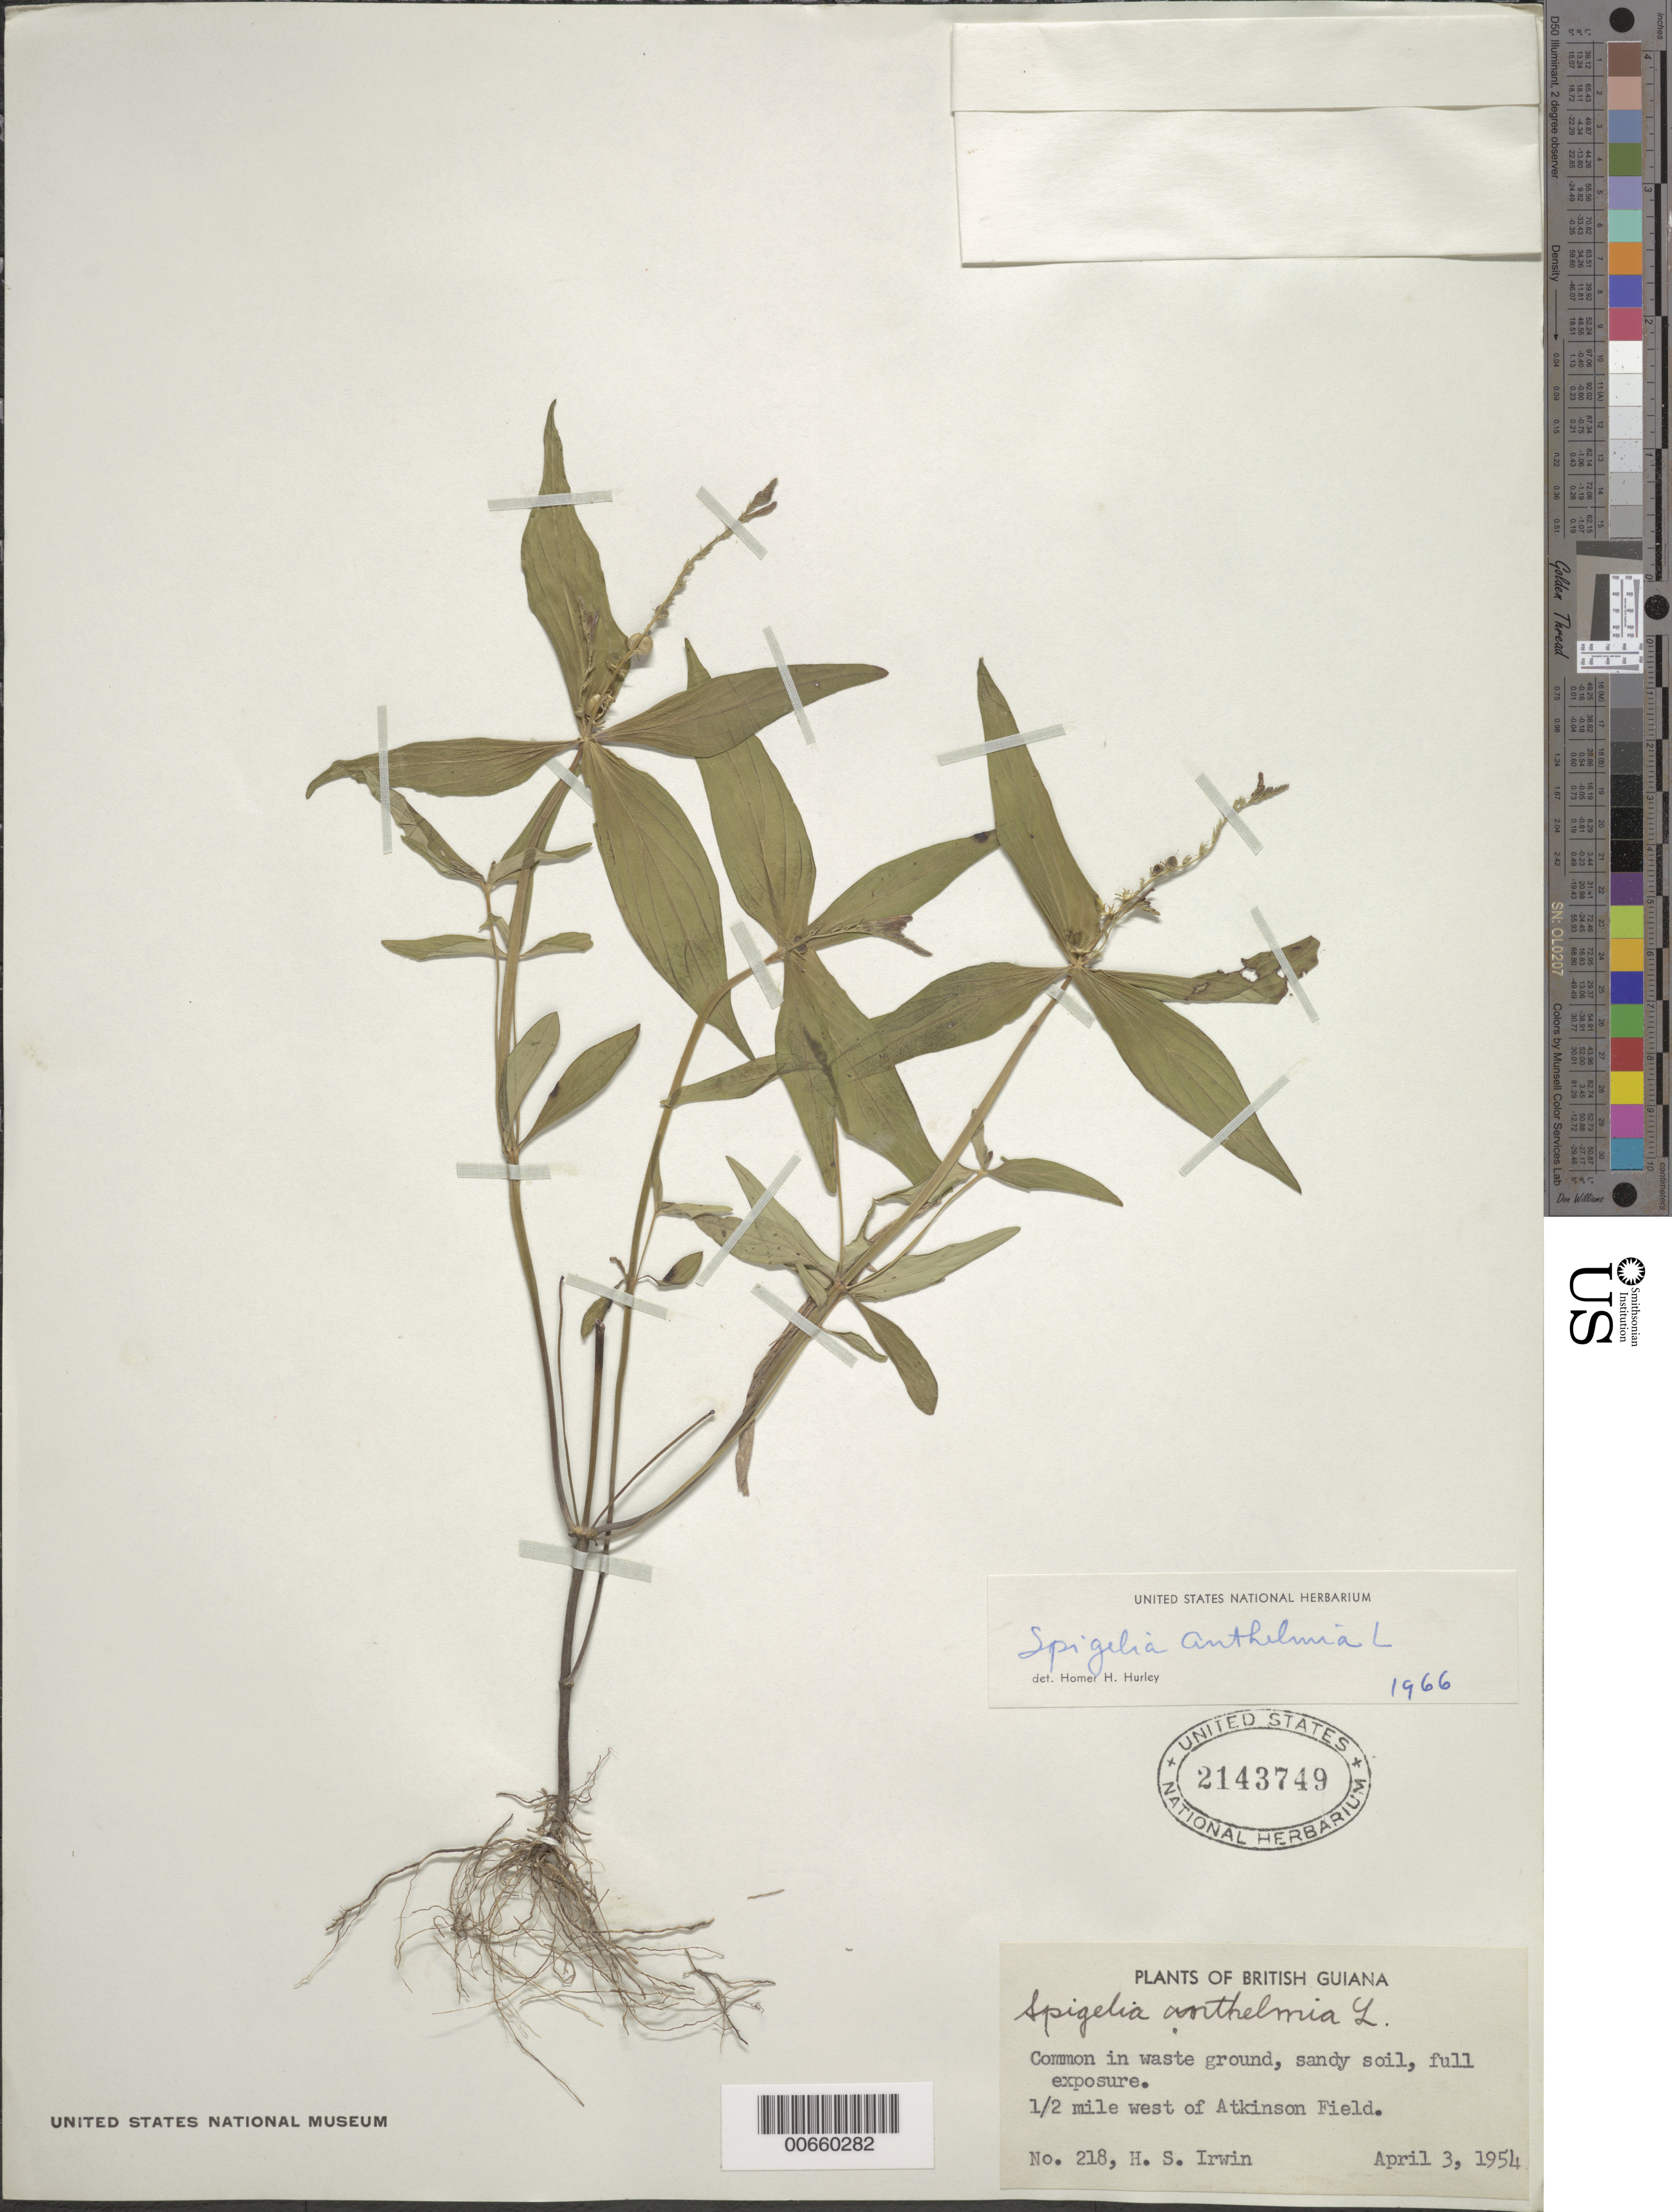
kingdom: Plantae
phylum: Tracheophyta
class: Magnoliopsida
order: Gentianales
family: Loganiaceae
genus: Spigelia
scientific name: Spigelia anthelmia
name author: L.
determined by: Hurley, H. H.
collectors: H. Irwin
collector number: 218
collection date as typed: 3-Apr-54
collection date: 1954-04-03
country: Guyana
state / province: Demerara-Mahaica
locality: Atkinson Field, 0.5 mi. W of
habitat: Waste ground, sandy soil, full exposure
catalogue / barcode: US 2143749